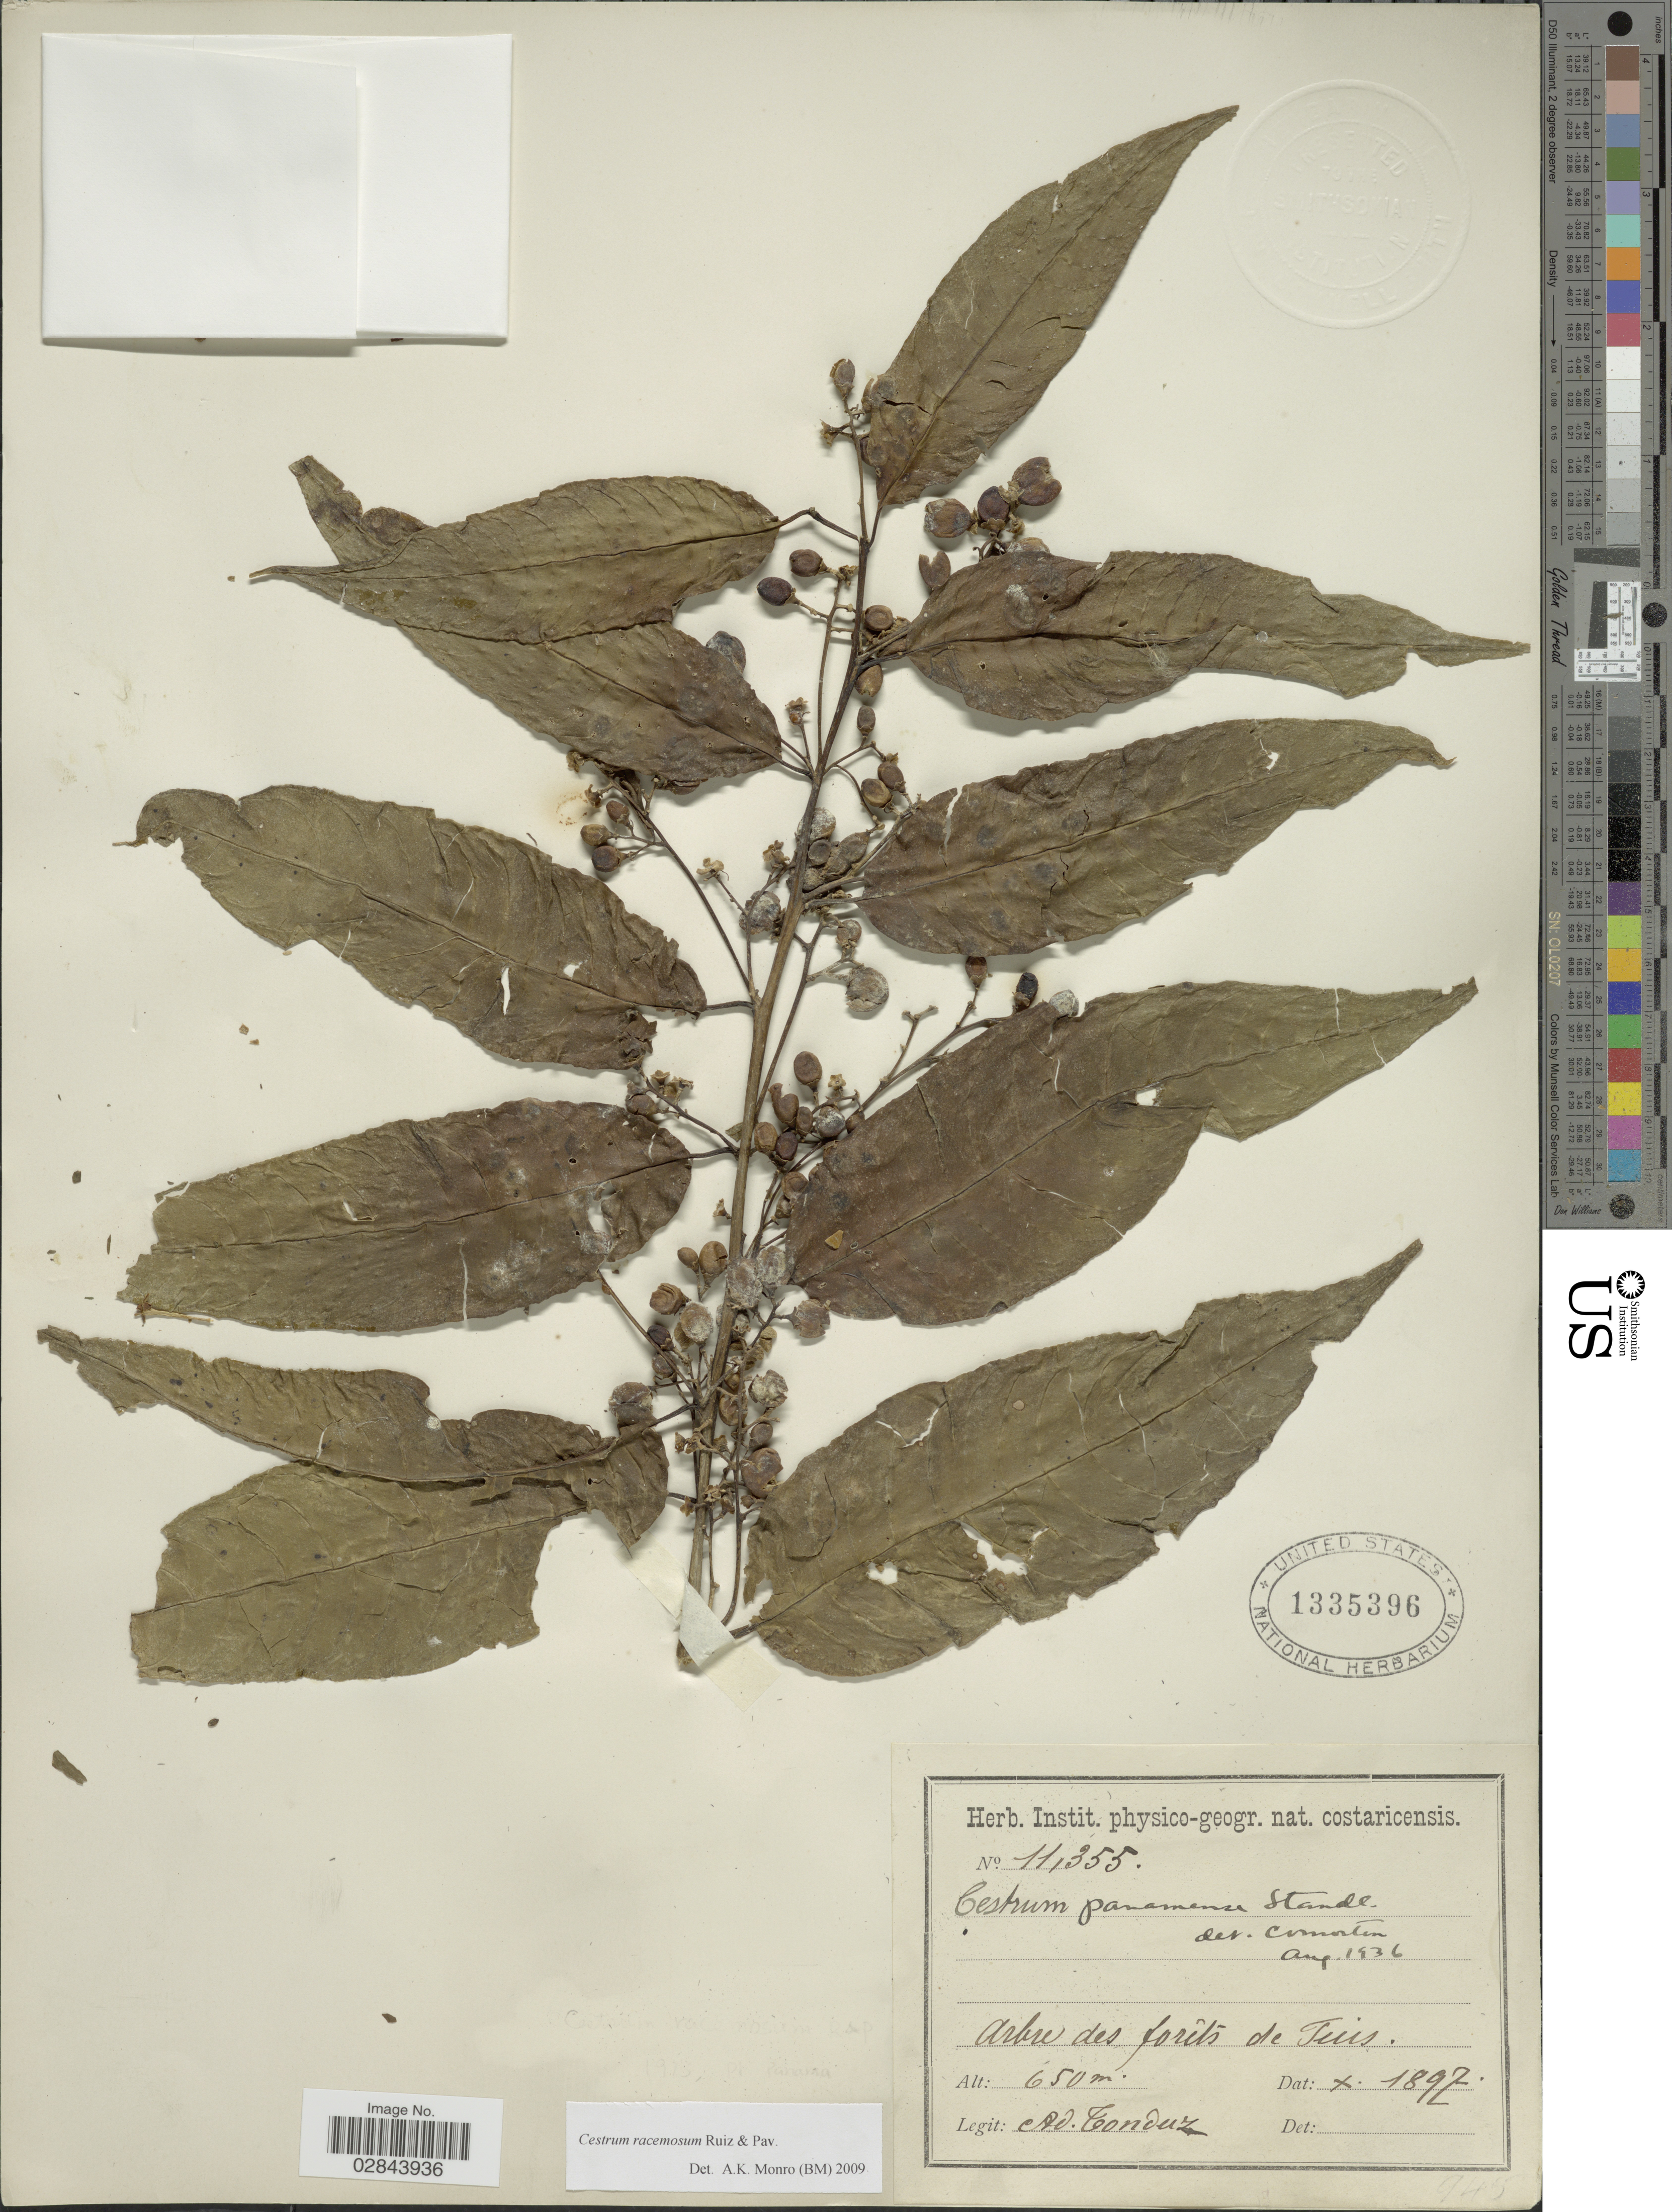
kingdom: Plantae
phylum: Tracheophyta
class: Magnoliopsida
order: Solanales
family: Solanaceae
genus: Cestrum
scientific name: Cestrum racemosum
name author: Ruiz & Pav.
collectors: A. Tonduz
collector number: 11355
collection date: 1897-10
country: Costa Rica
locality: Arbre des forêts de Tuis.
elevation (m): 650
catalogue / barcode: US 1335396